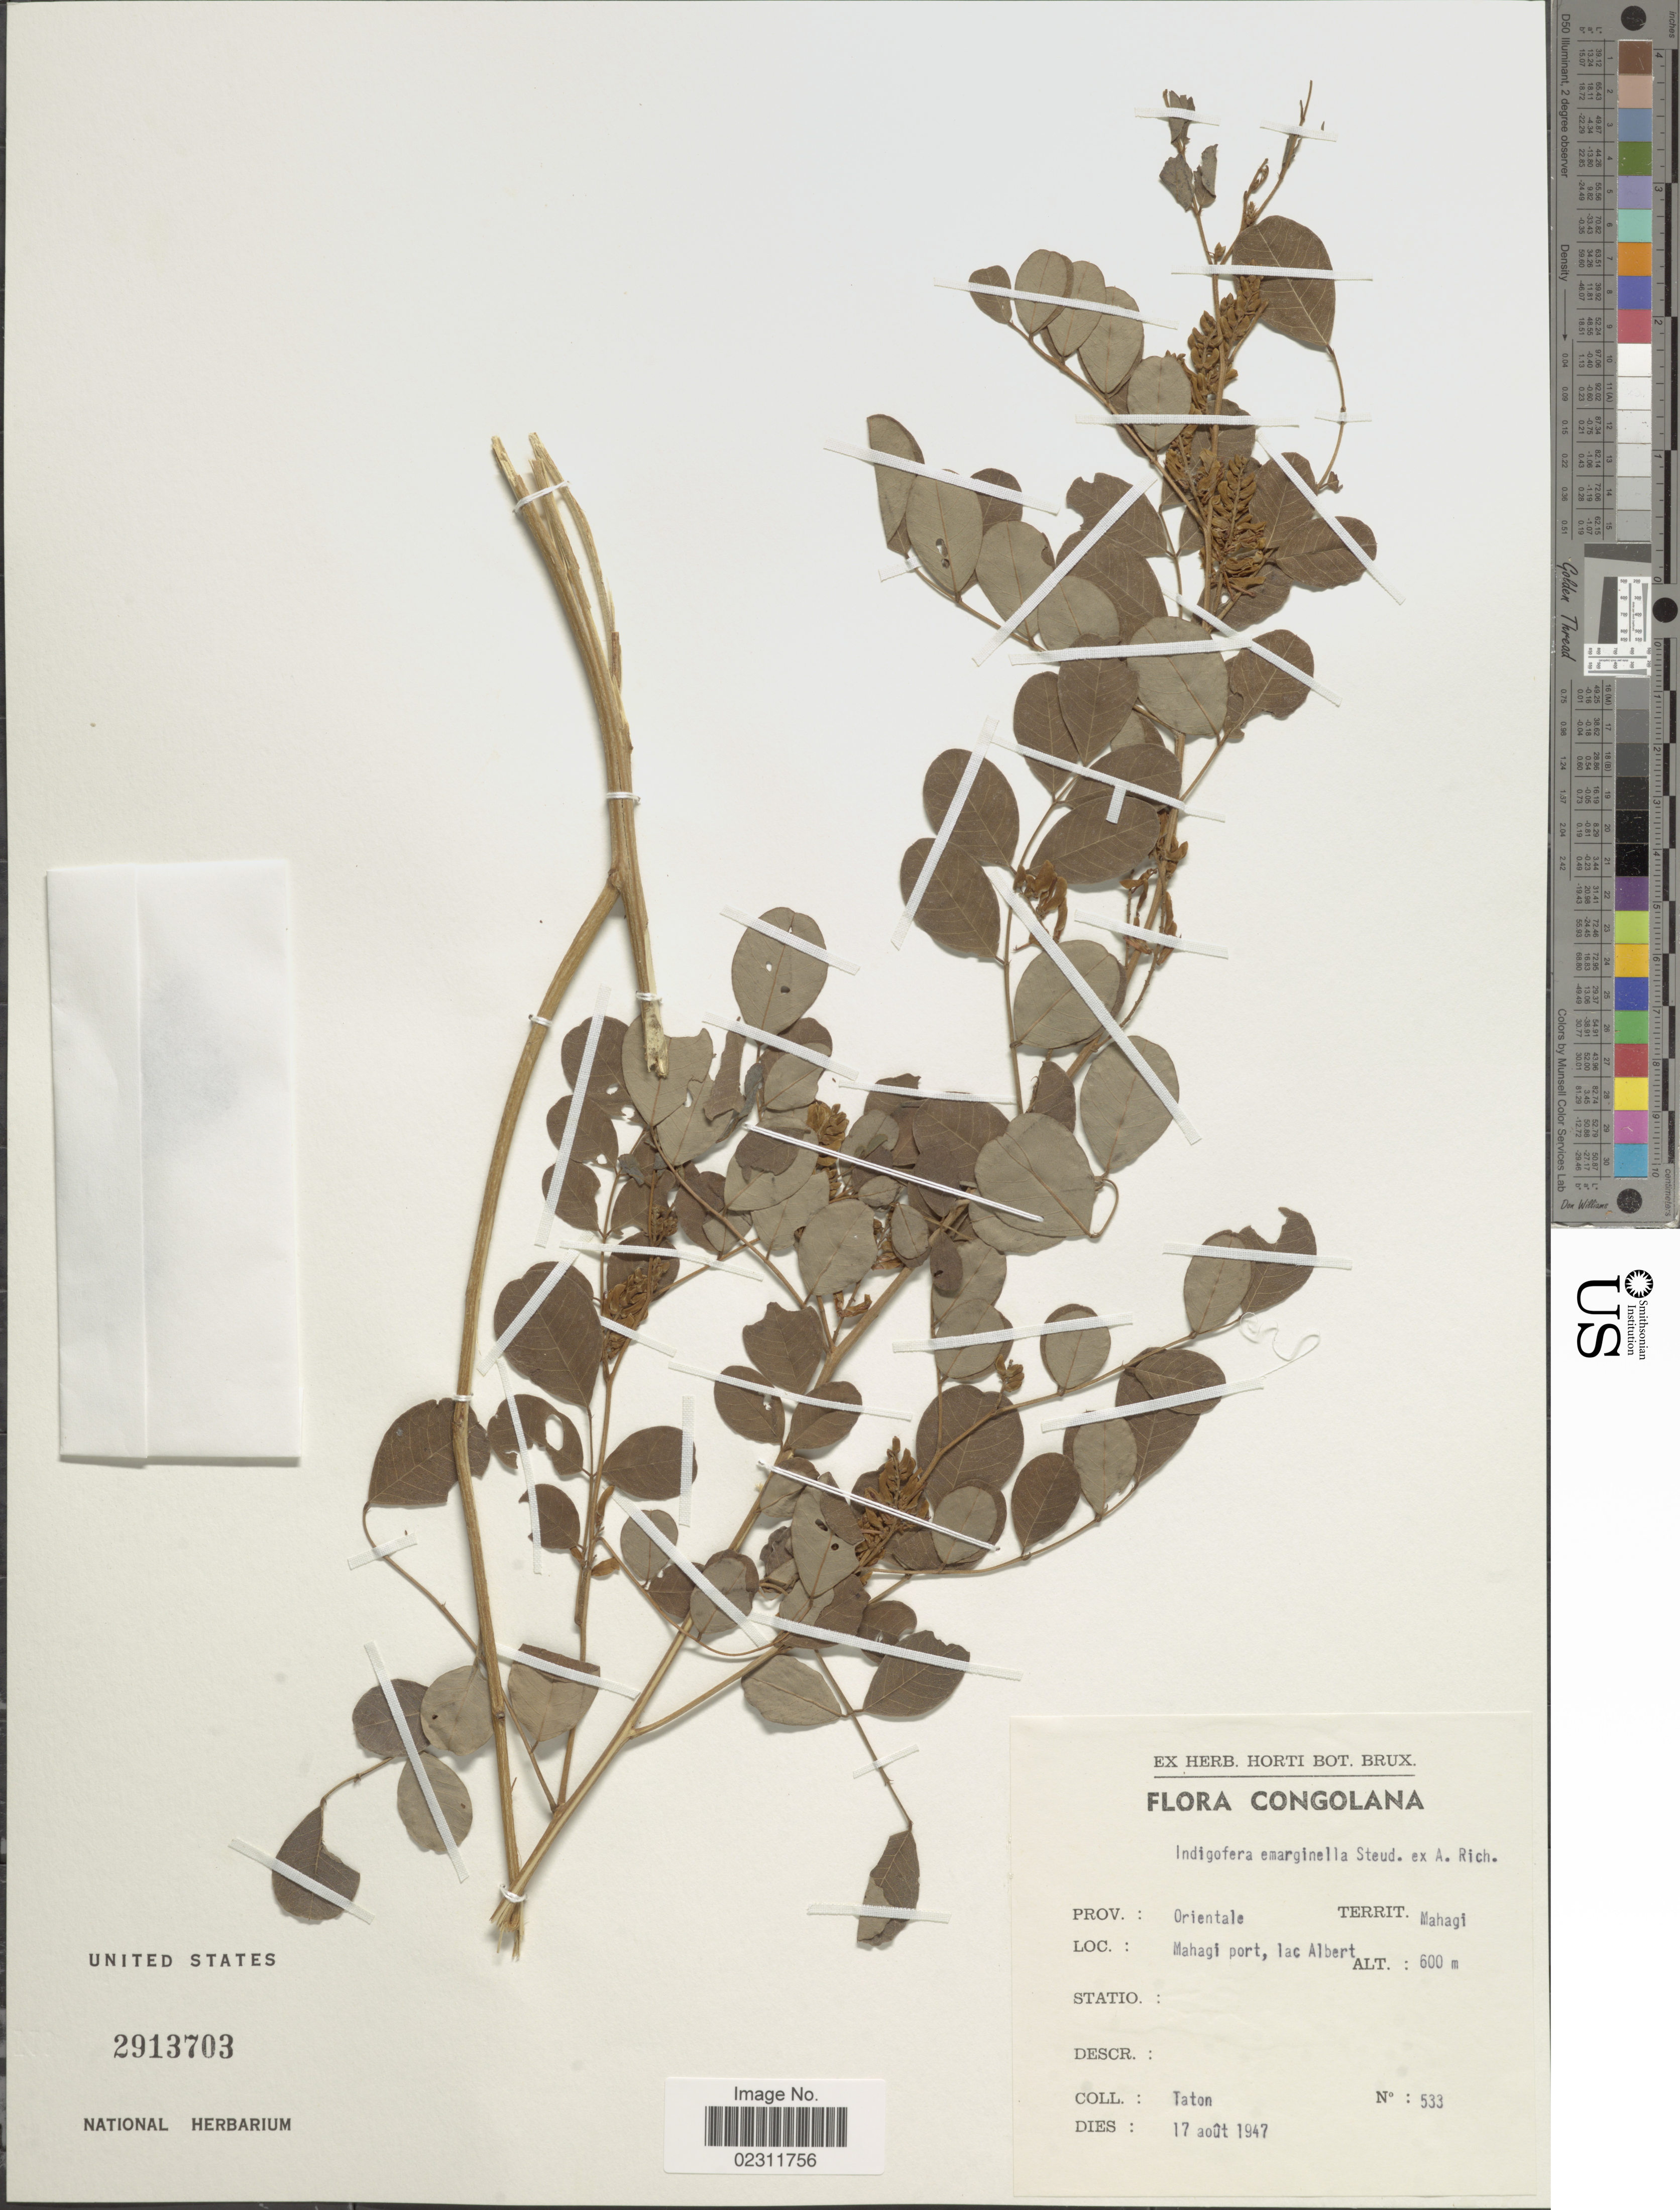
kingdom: Plantae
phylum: Tracheophyta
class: Magnoliopsida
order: Fabales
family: Fabaceae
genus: Indigofera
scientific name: Indigofera emarginella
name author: Steud. ex A. Rich.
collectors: A. Taton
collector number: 533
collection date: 1947-08-17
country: Congo, Democratic Republic of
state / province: Ituri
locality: Congolana, Mahagi, Mahagi port, lac Albert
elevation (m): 600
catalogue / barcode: US 2913703